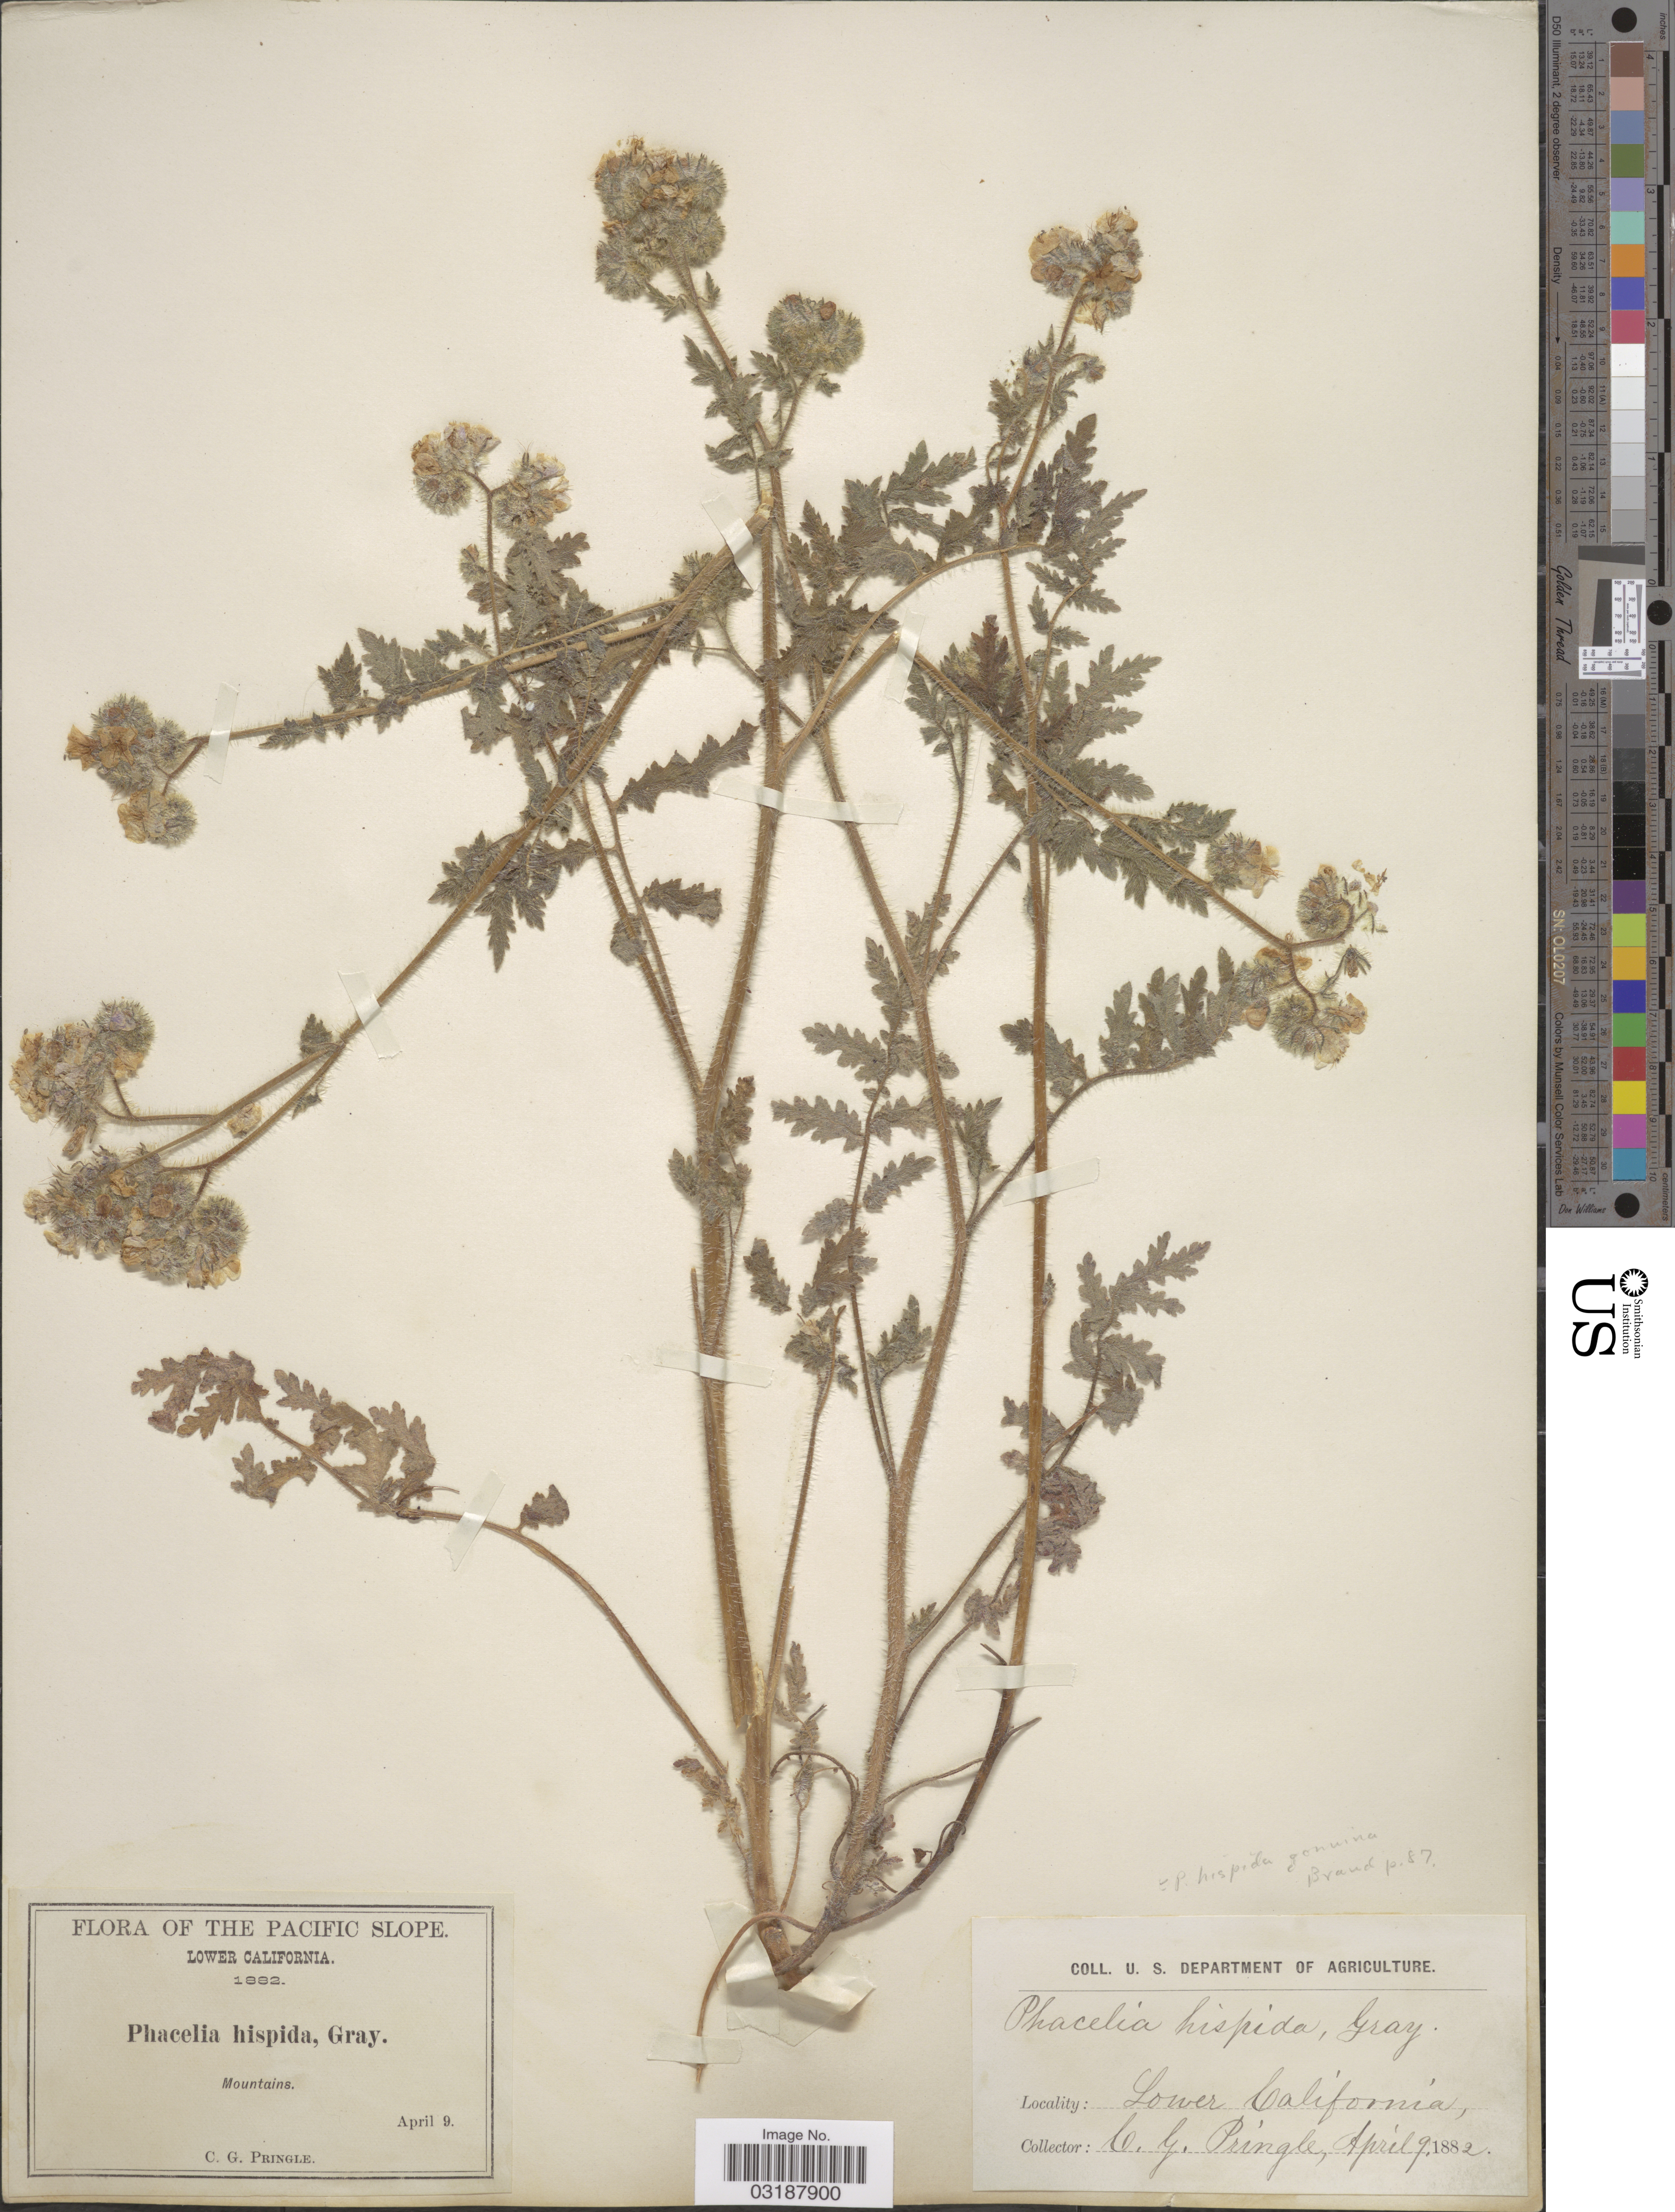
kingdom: Plantae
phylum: Tracheophyta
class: Magnoliopsida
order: Boraginales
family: Hydrophyllaceae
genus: Phacelia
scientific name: Phacelia cicutaria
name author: Greene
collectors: C. G. Pringle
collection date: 1882-04-09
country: Mexico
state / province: Baja California Norte / Baja California Sur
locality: The Pacific Slope. Lower California. Mountains.